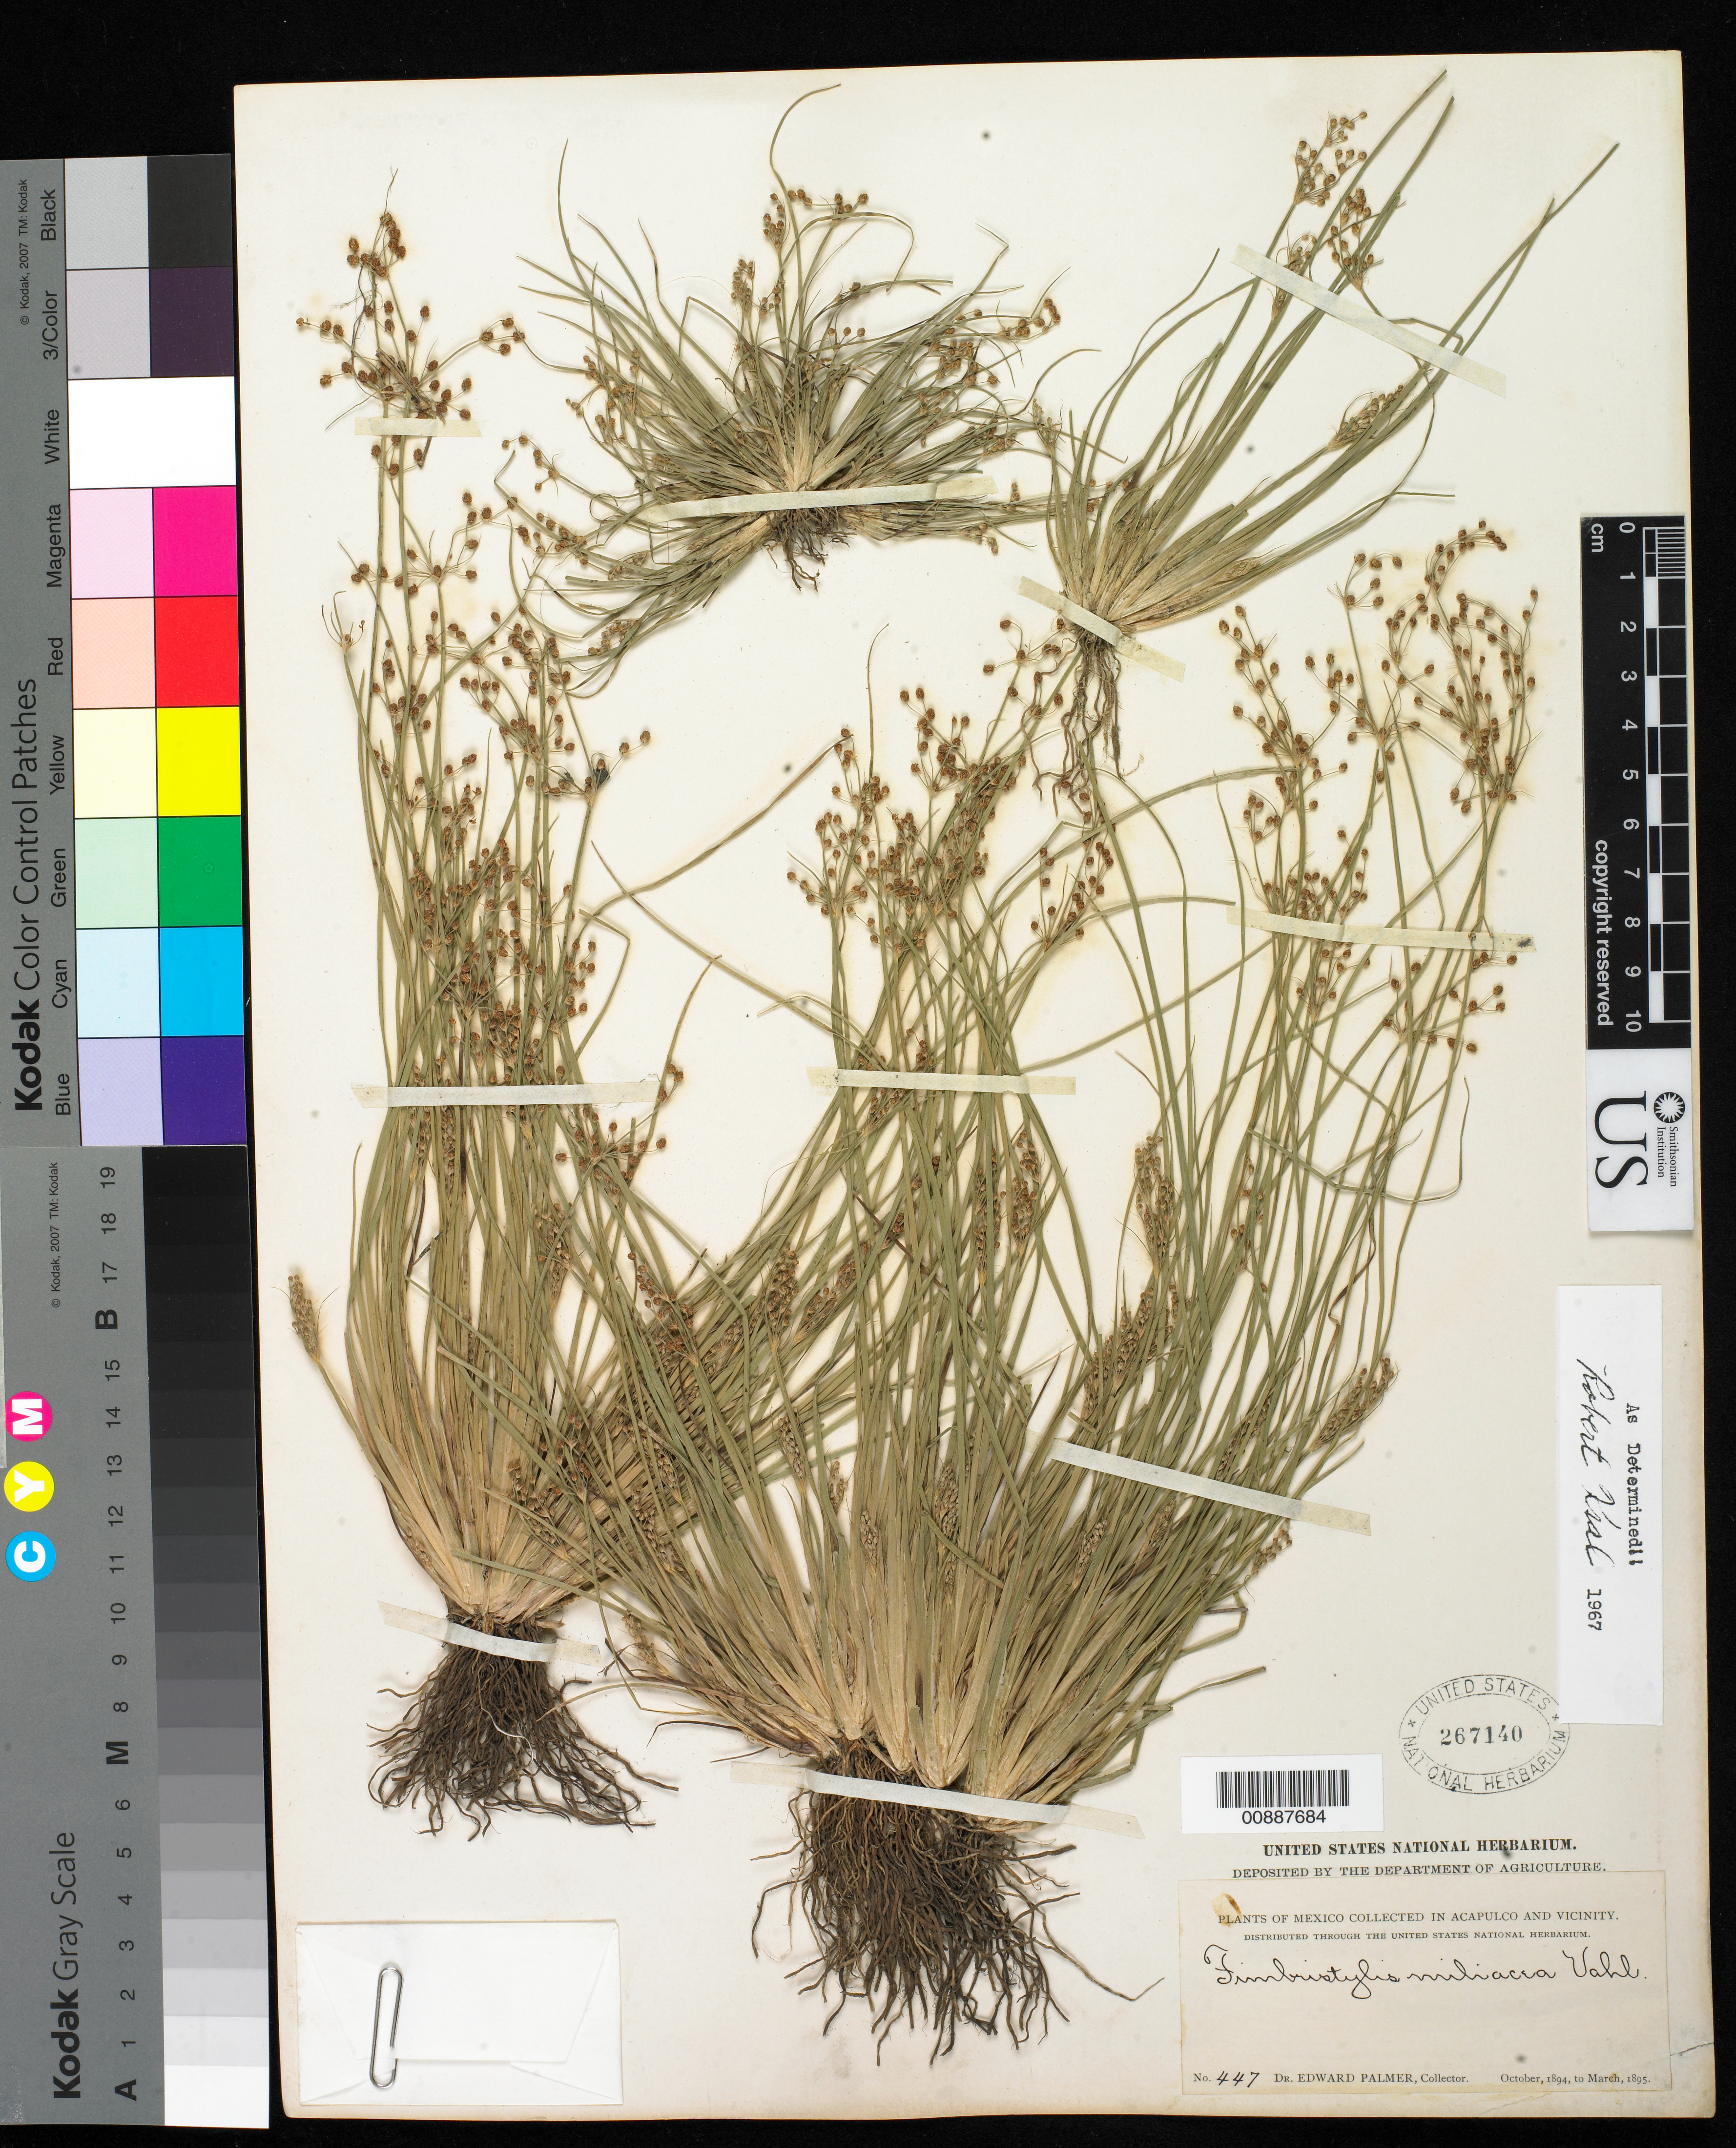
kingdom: Plantae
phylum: Tracheophyta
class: Liliopsida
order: Poales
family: Cyperaceae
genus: Fimbristylis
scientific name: Fimbristylis littoralis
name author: Gaudich.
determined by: Strong, M. T., (US), Smithsonian Institution - National Museum of Natural History (UNITED STATES)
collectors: E. Palmer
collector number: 447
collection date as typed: Oct 1894 to -- Mar 1895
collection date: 1894-10/1895-03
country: Mexico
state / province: Guerrero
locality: Acapulco, Guerrero and vicinity.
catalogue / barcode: US 267140